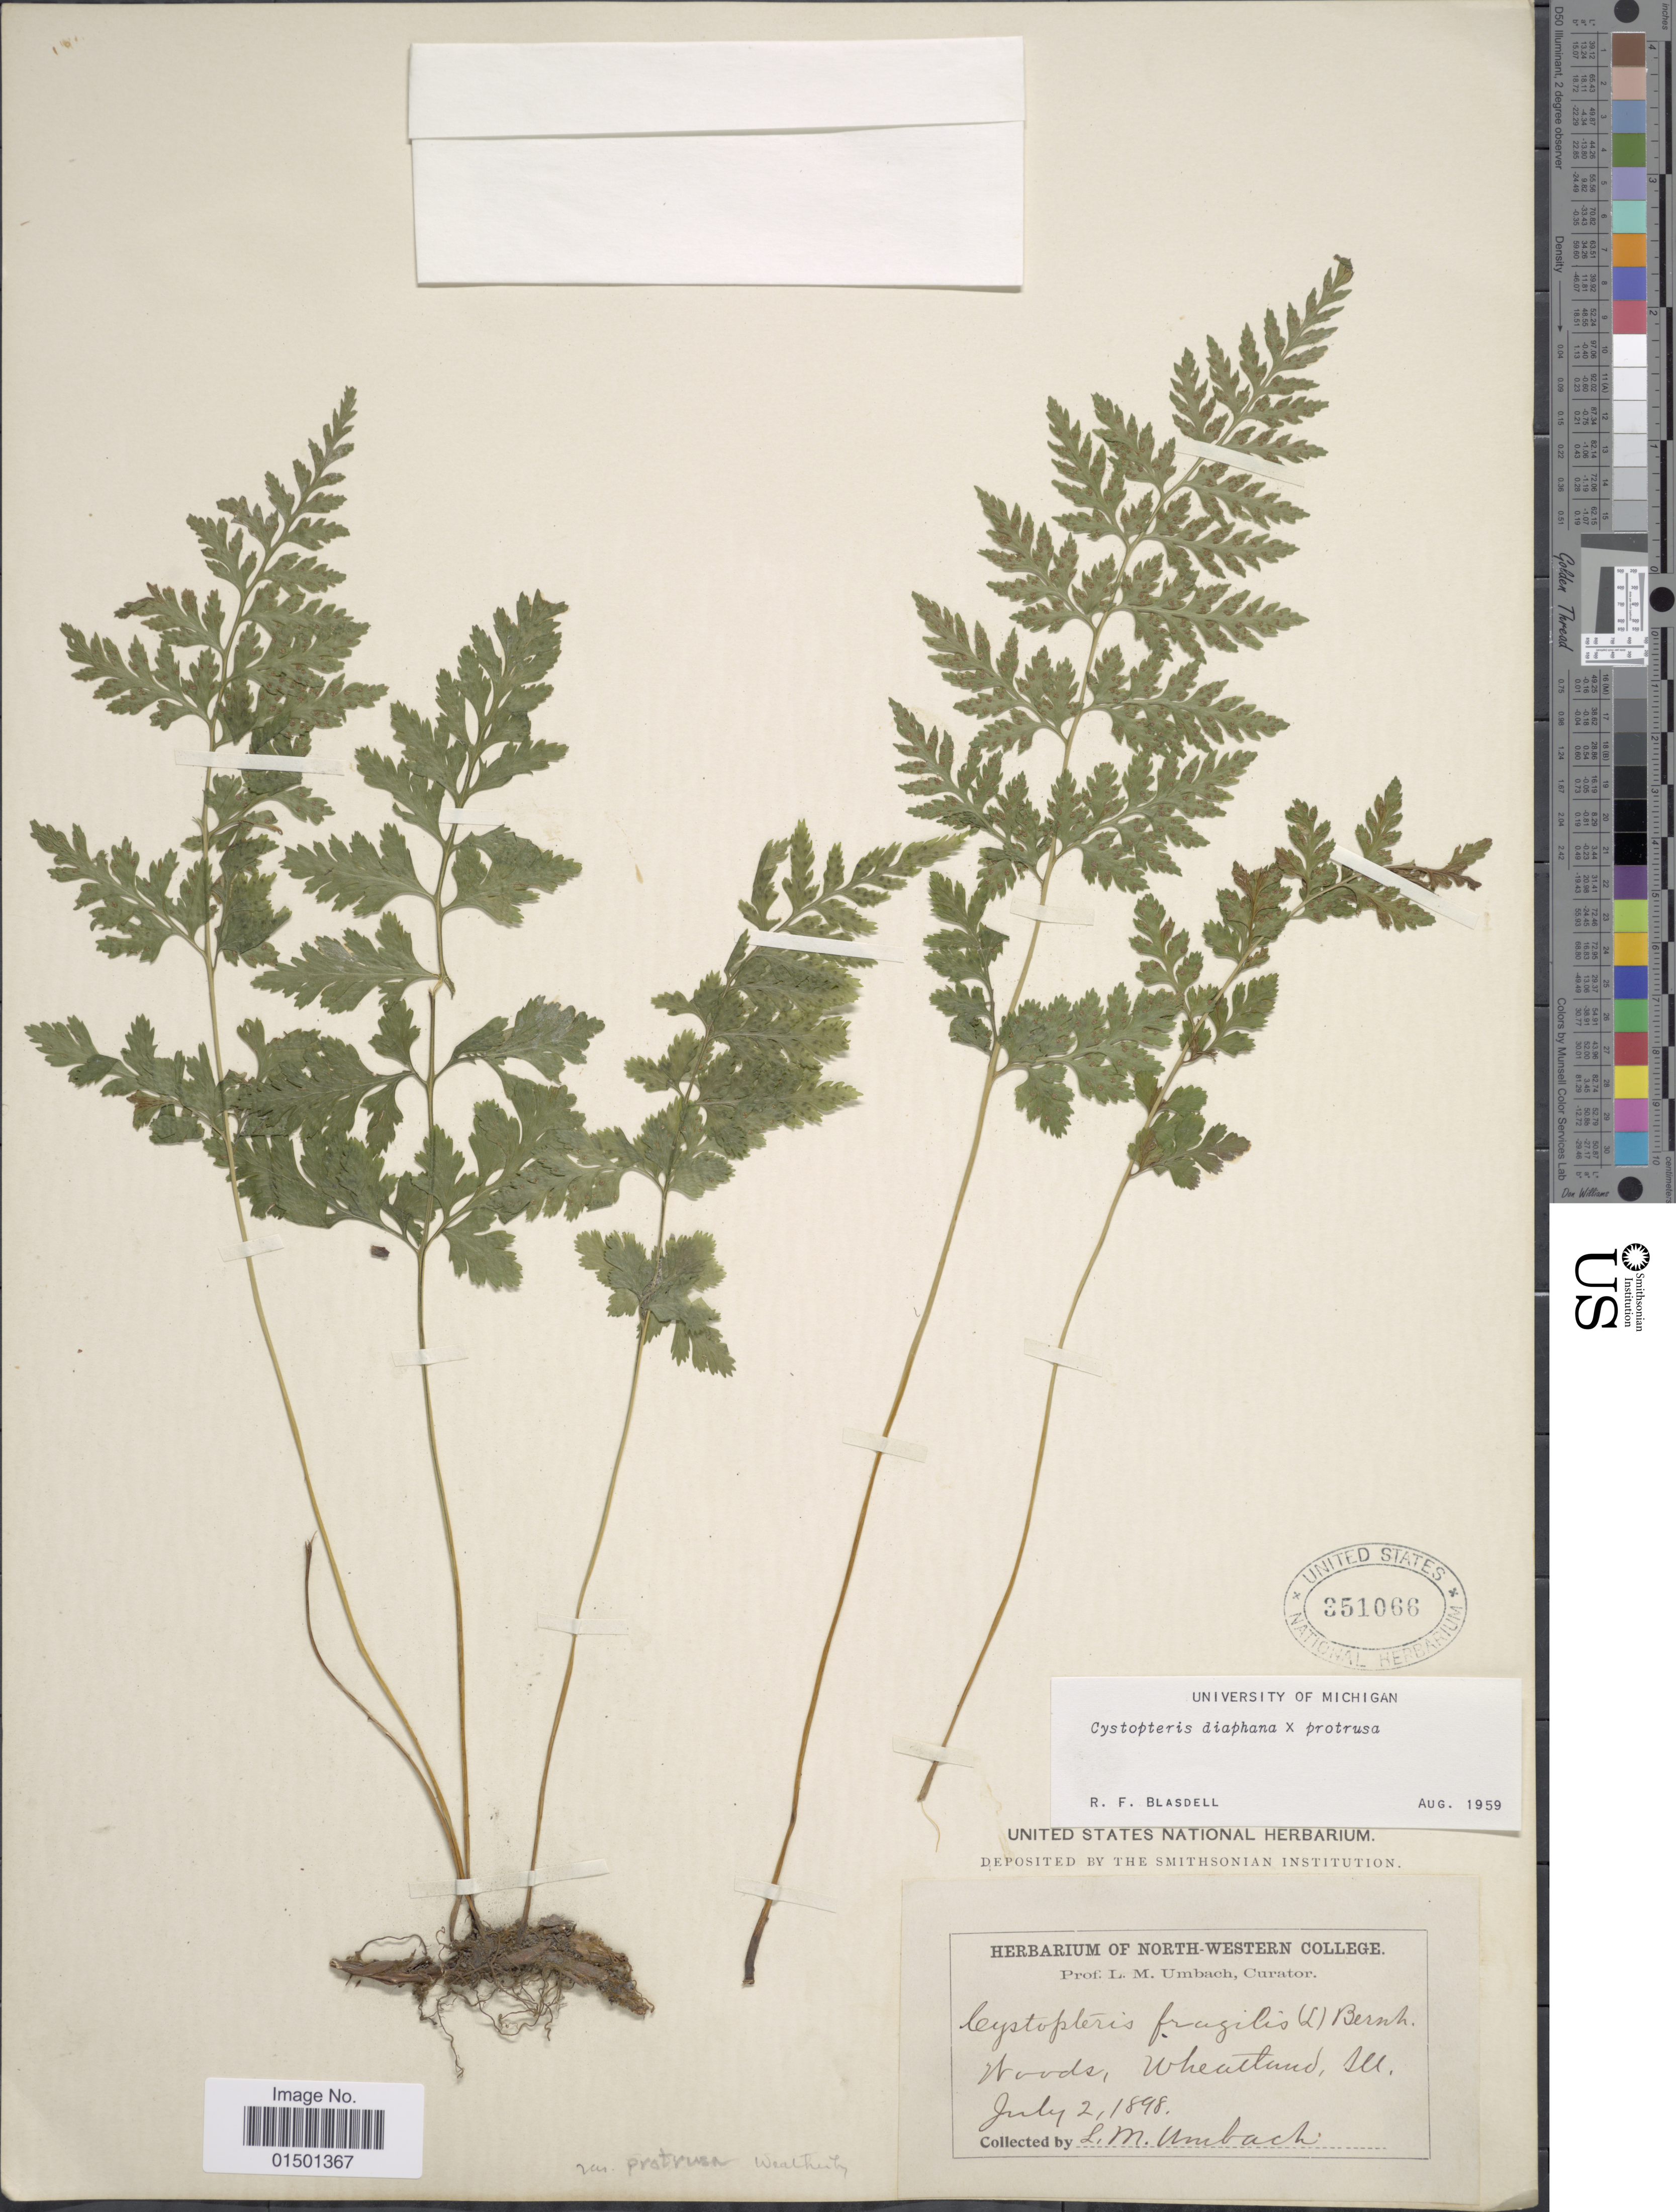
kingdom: Plantae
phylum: Tracheophyta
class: Polypodiopsida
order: Polypodiales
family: Cystopteridaceae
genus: Cystopteris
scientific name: Cystopteris diaphana x C. protrusa (Weath.) Blasdell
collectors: L. M. Umbach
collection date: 1898-07-02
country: United States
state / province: Illinois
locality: Woods, Wheatland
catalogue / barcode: US 351066